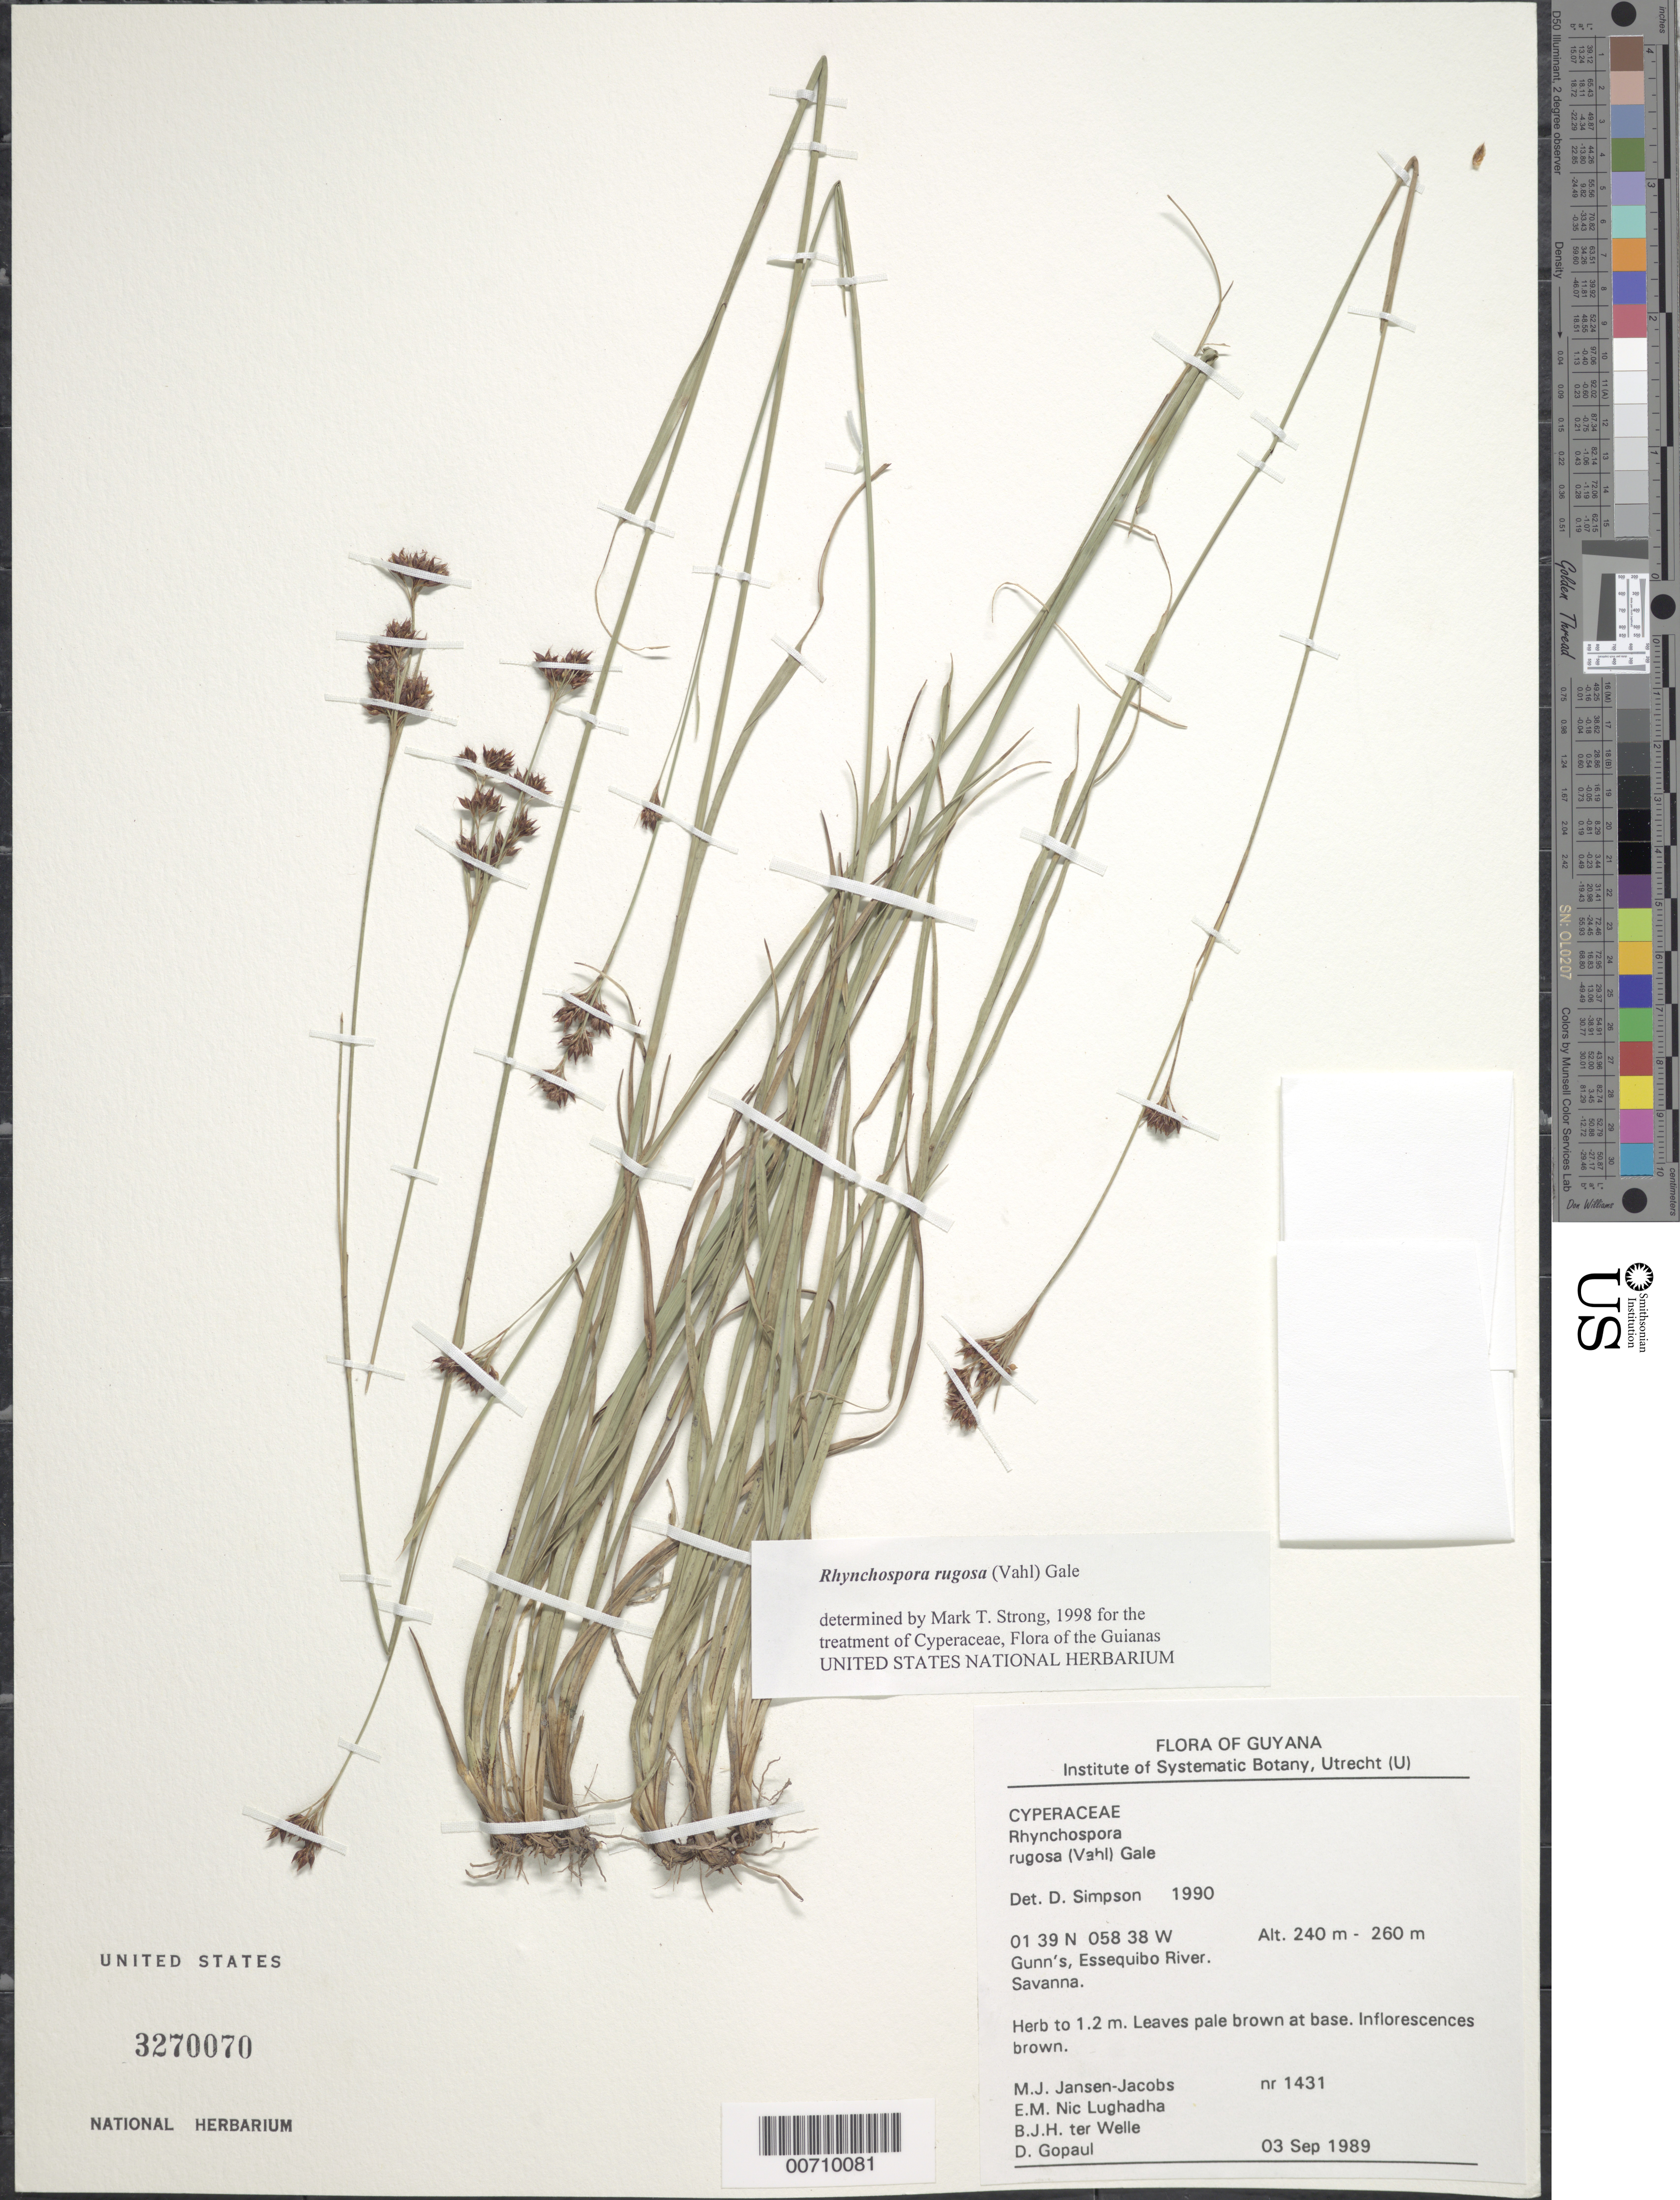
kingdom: Plantae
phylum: Tracheophyta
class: Liliopsida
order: Poales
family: Cyperaceae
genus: Rhynchospora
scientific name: Rhynchospora rugosa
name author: (Vahl) Gale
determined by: Strong, M. T., (US), Smithsonian Institution - National Museum of Natural History (UNITED STATES)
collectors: M. J. Jansen-Jacobs, E. Nic Lughadha, B. Welle & D. Gopaul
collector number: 1431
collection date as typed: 3 September 1889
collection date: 1889-09-03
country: Guyana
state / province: U. Takutu-U. Essequibo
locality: Gunn's, Essequibo River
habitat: Savanna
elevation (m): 240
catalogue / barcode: US 3270070